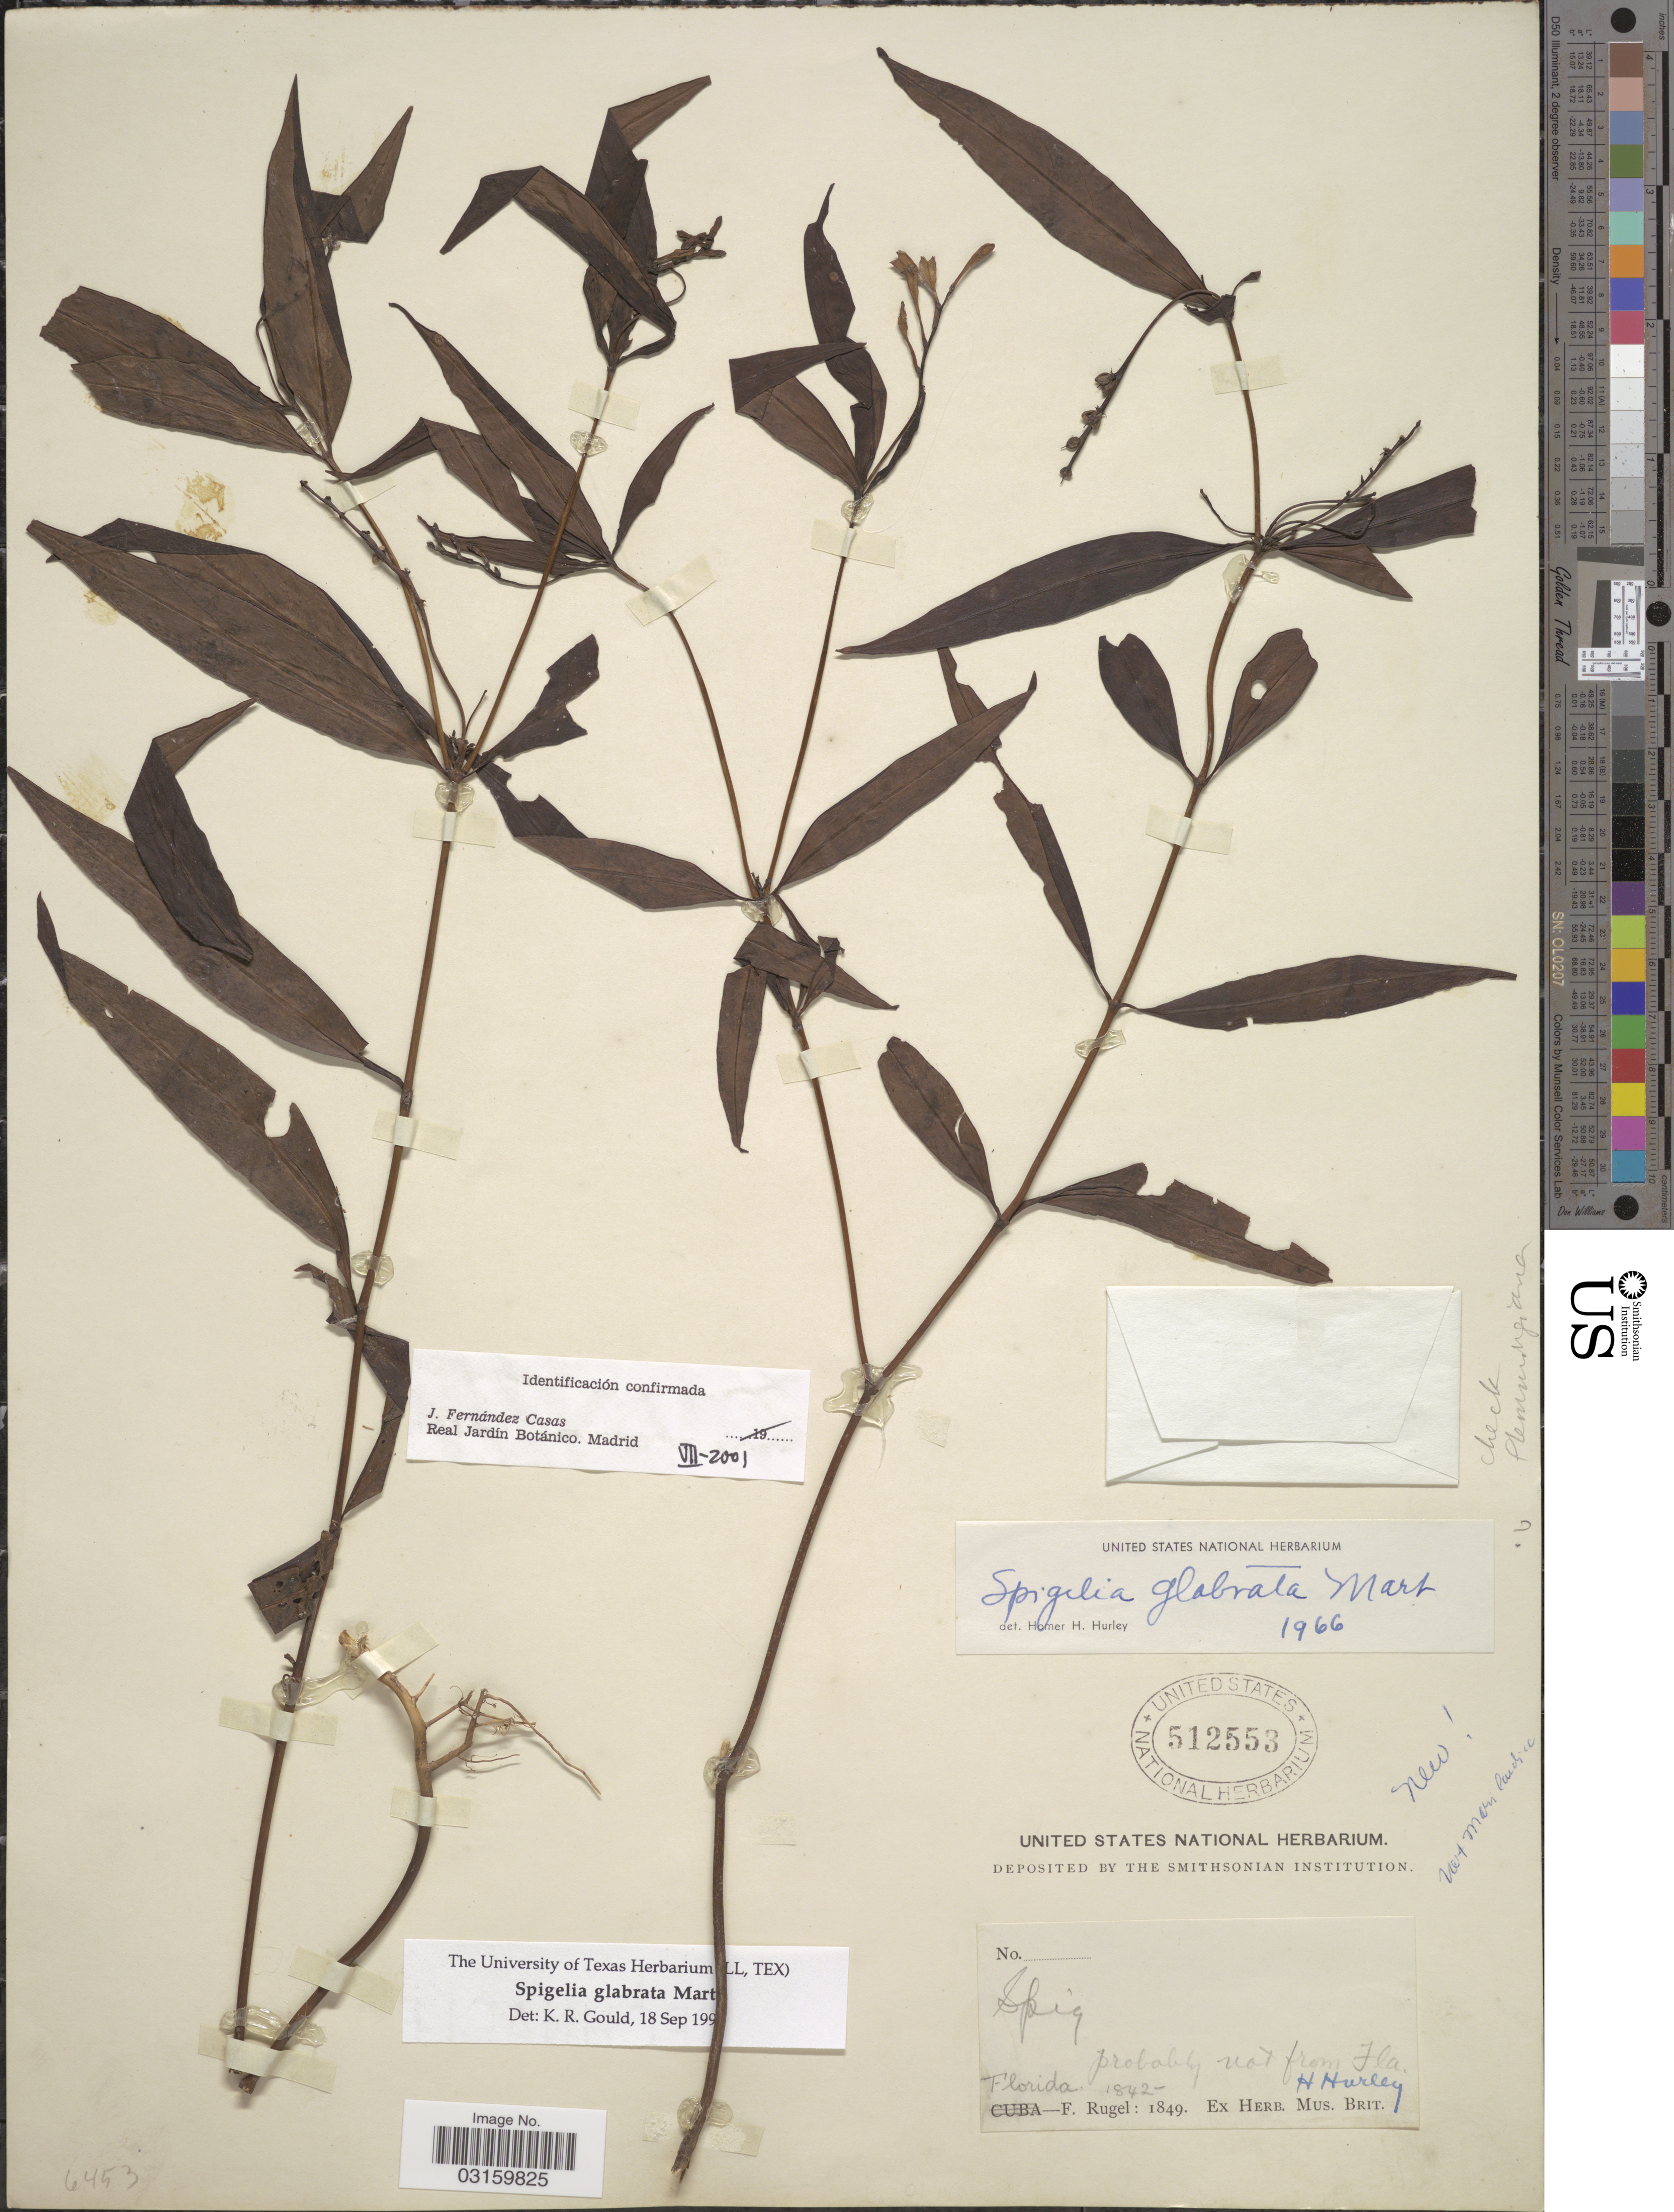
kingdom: Plantae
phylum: Tracheophyta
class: Magnoliopsida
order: Gentianales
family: Loganiaceae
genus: Spigelia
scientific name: Spigelia glabrata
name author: Mart.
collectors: H. H. Hurley & F. Rugel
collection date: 1842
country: United States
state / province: Florida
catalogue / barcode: US 512553